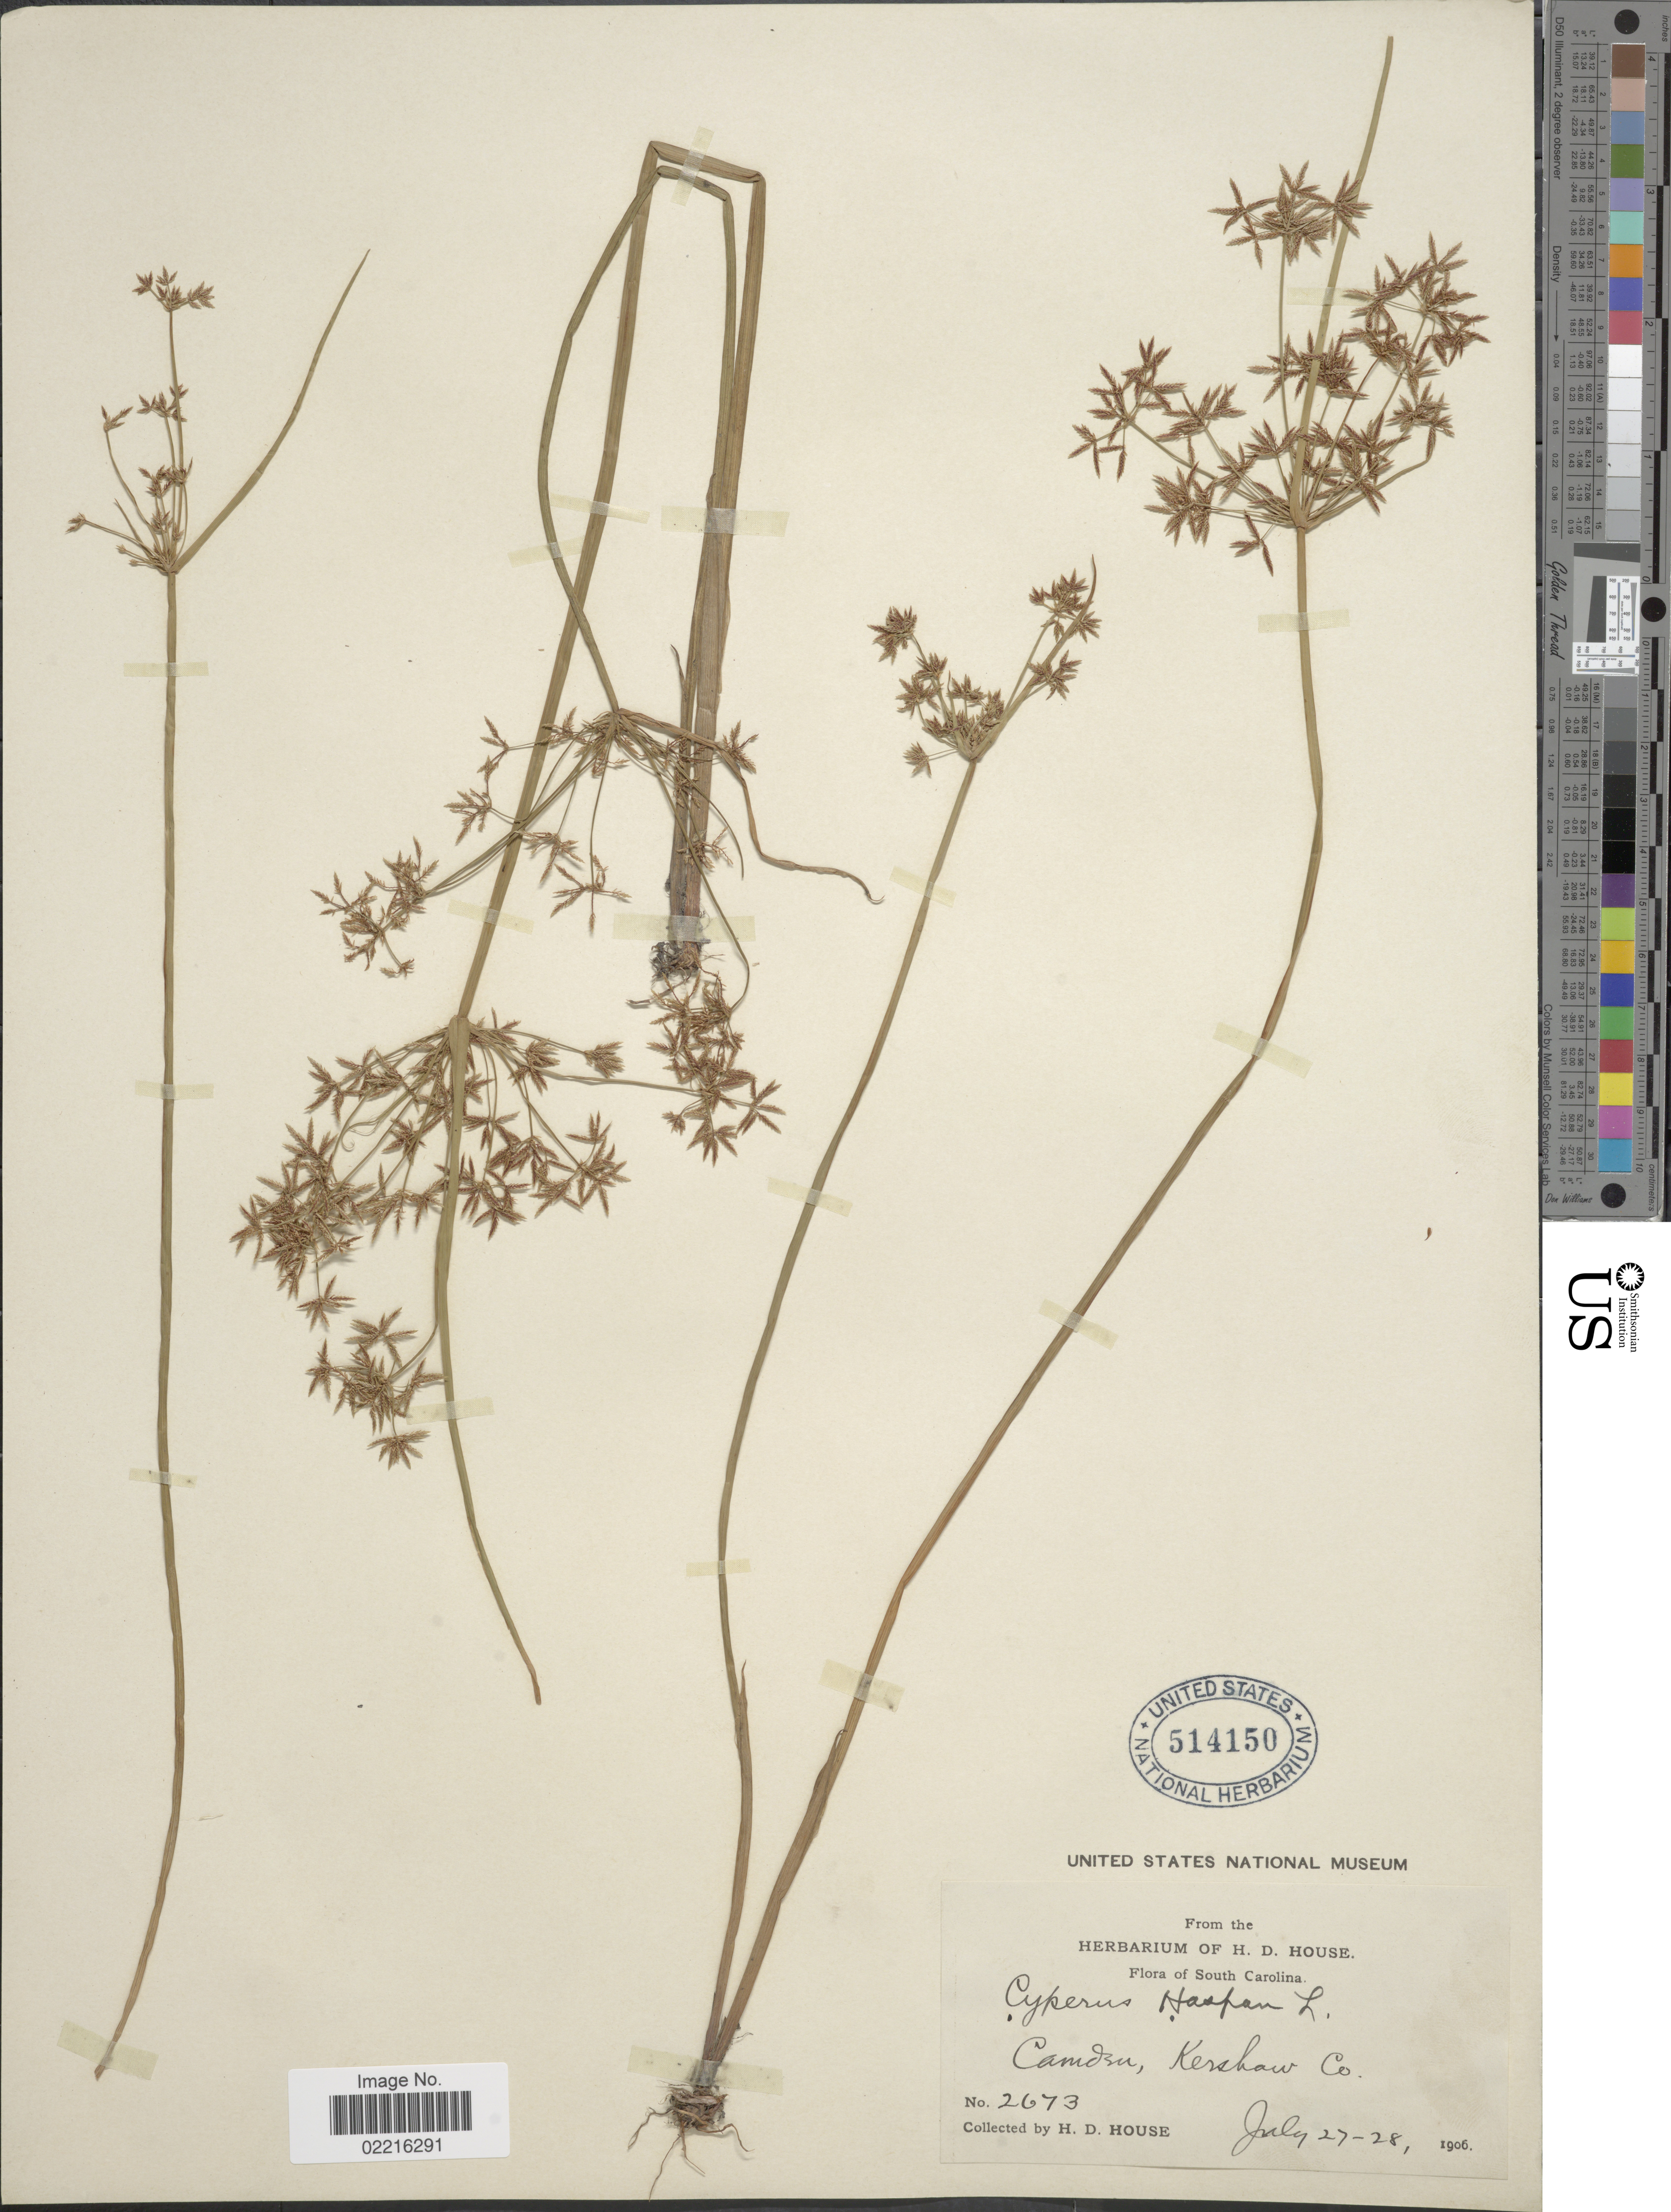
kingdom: Plantae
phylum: Tracheophyta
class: Liliopsida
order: Poales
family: Cyperaceae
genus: Cyperus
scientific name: Cyperus haspan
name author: L.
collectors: H. D. House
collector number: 2673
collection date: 1906-07-27/1906-07-28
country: United States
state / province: South Carolina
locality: Camden, Kershaw Co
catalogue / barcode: US 514150